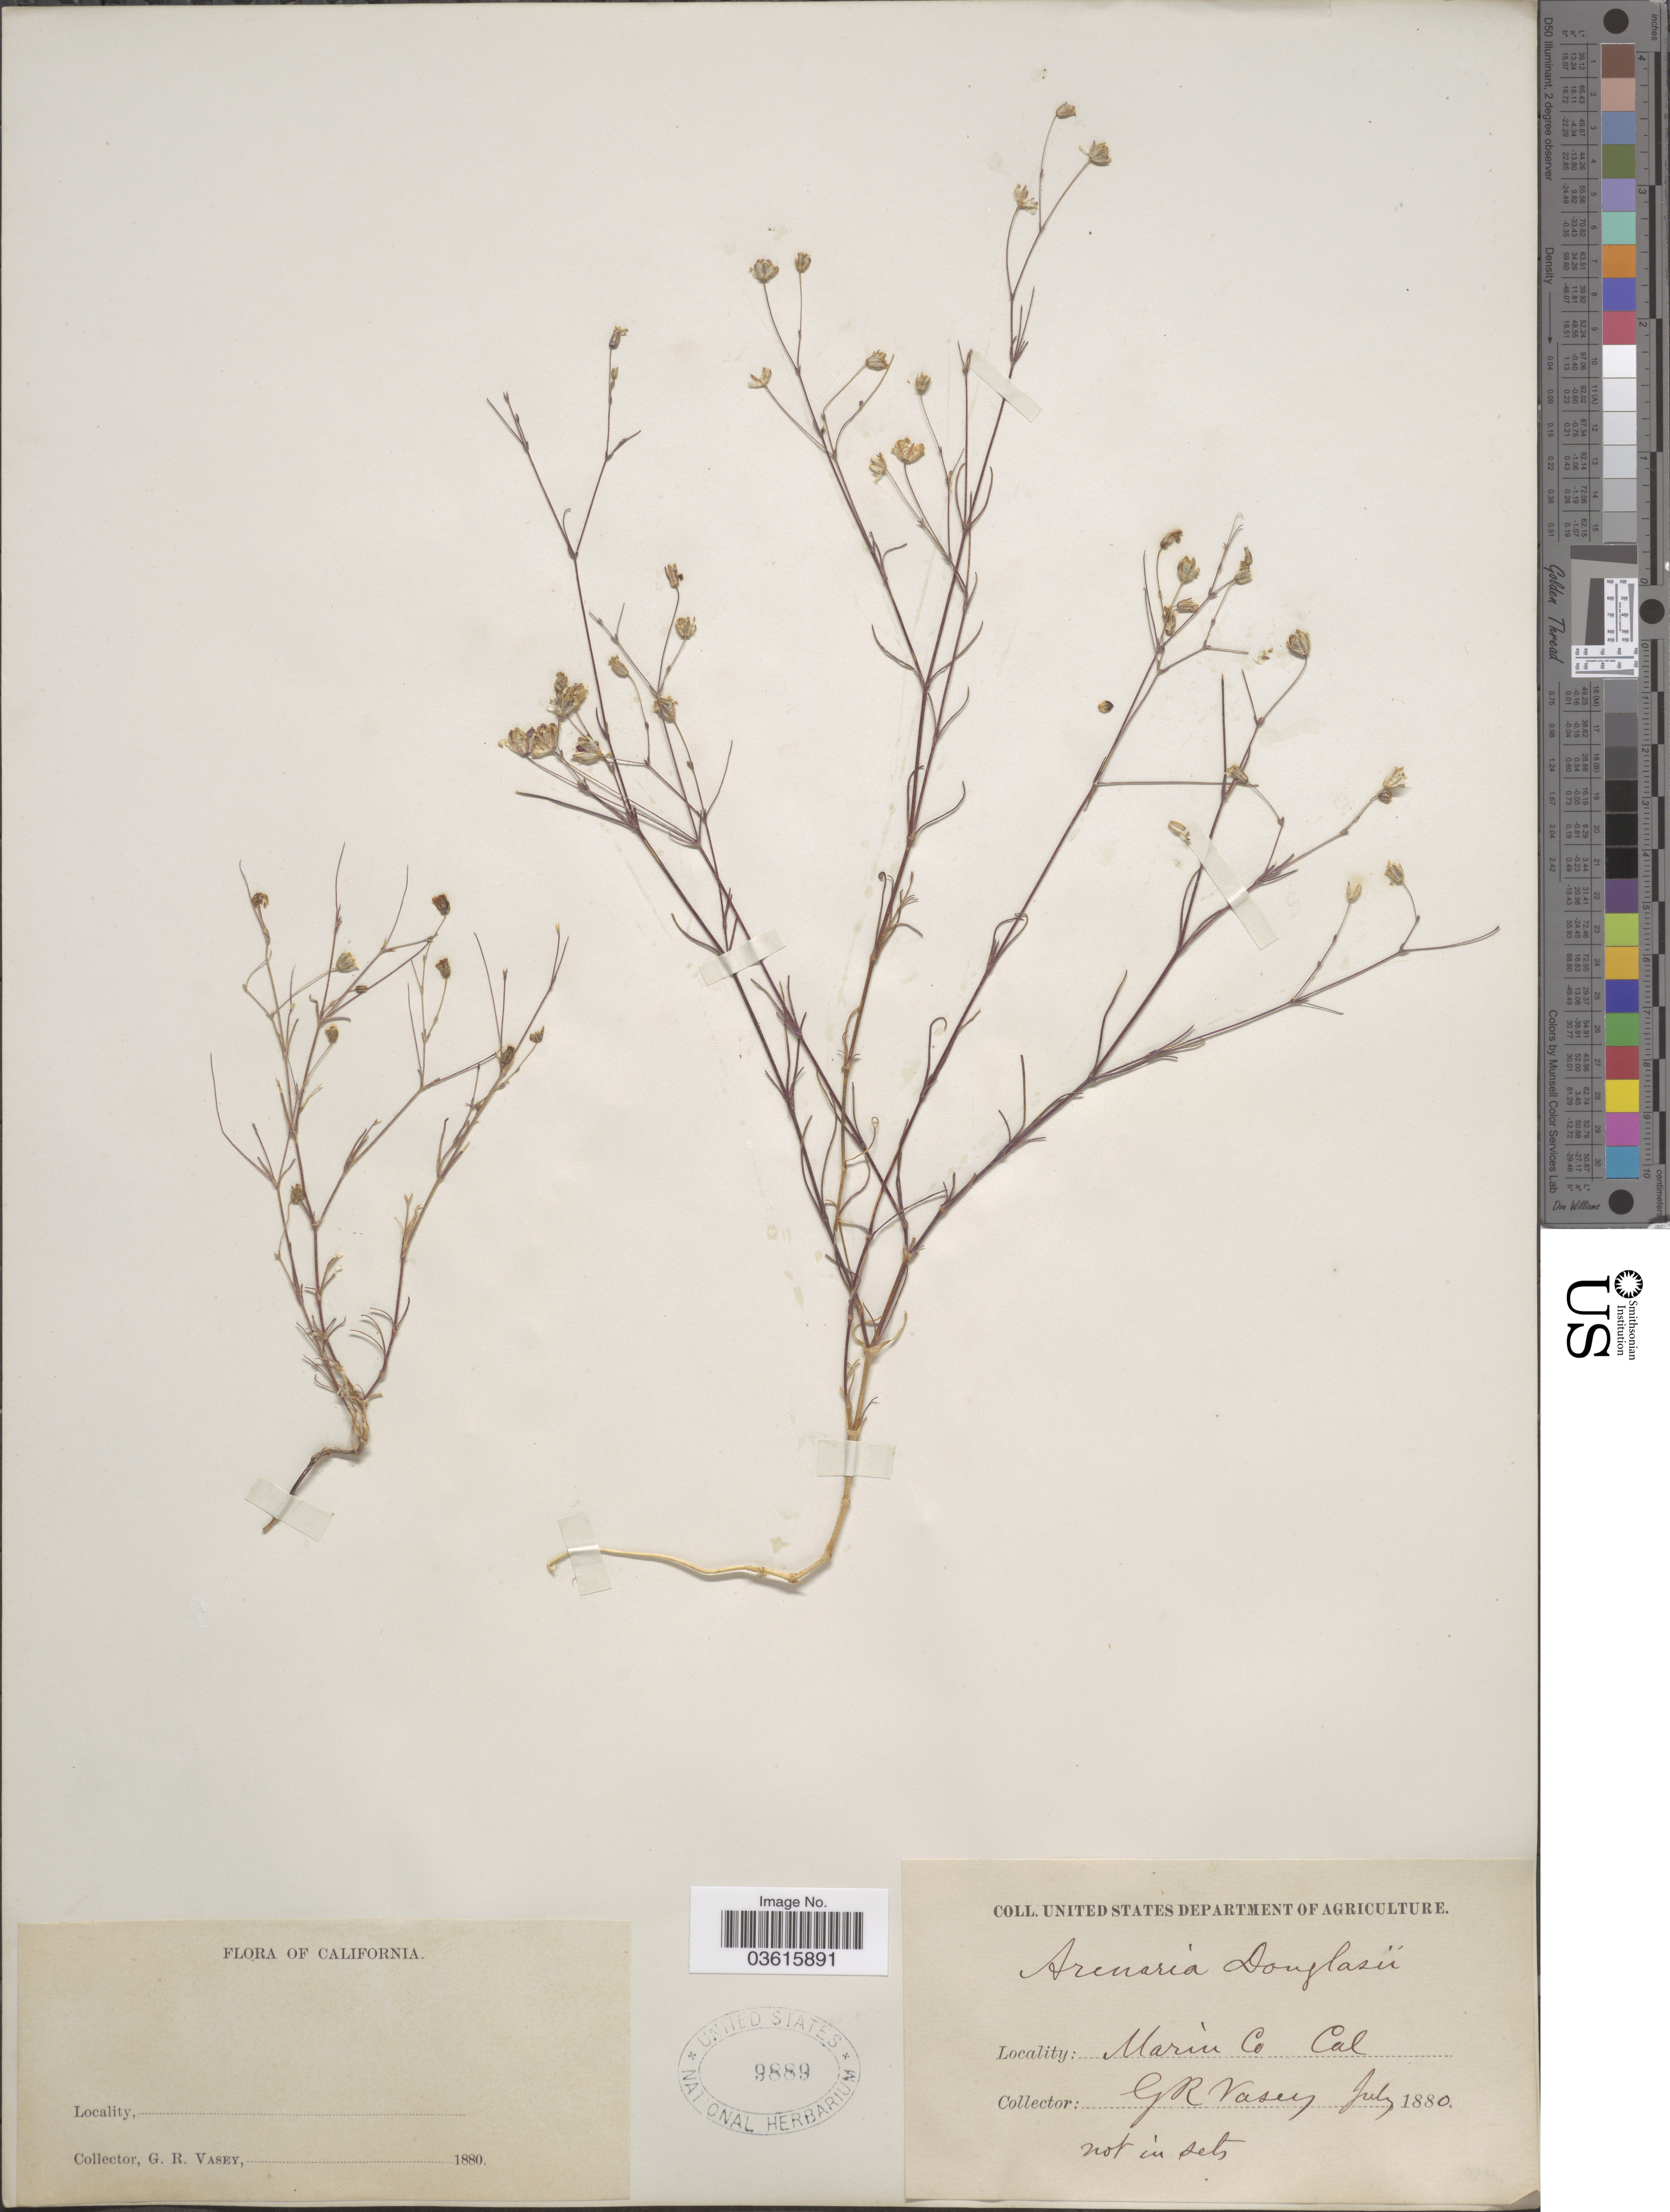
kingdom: Plantae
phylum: Tracheophyta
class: Magnoliopsida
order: Caryophyllales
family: Caryophyllaceae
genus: Minuartia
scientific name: Minuartia douglasii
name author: Mattf.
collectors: G. R. Vasey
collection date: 1880-07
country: United States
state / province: California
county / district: Marin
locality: Marin Co.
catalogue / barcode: US 9889